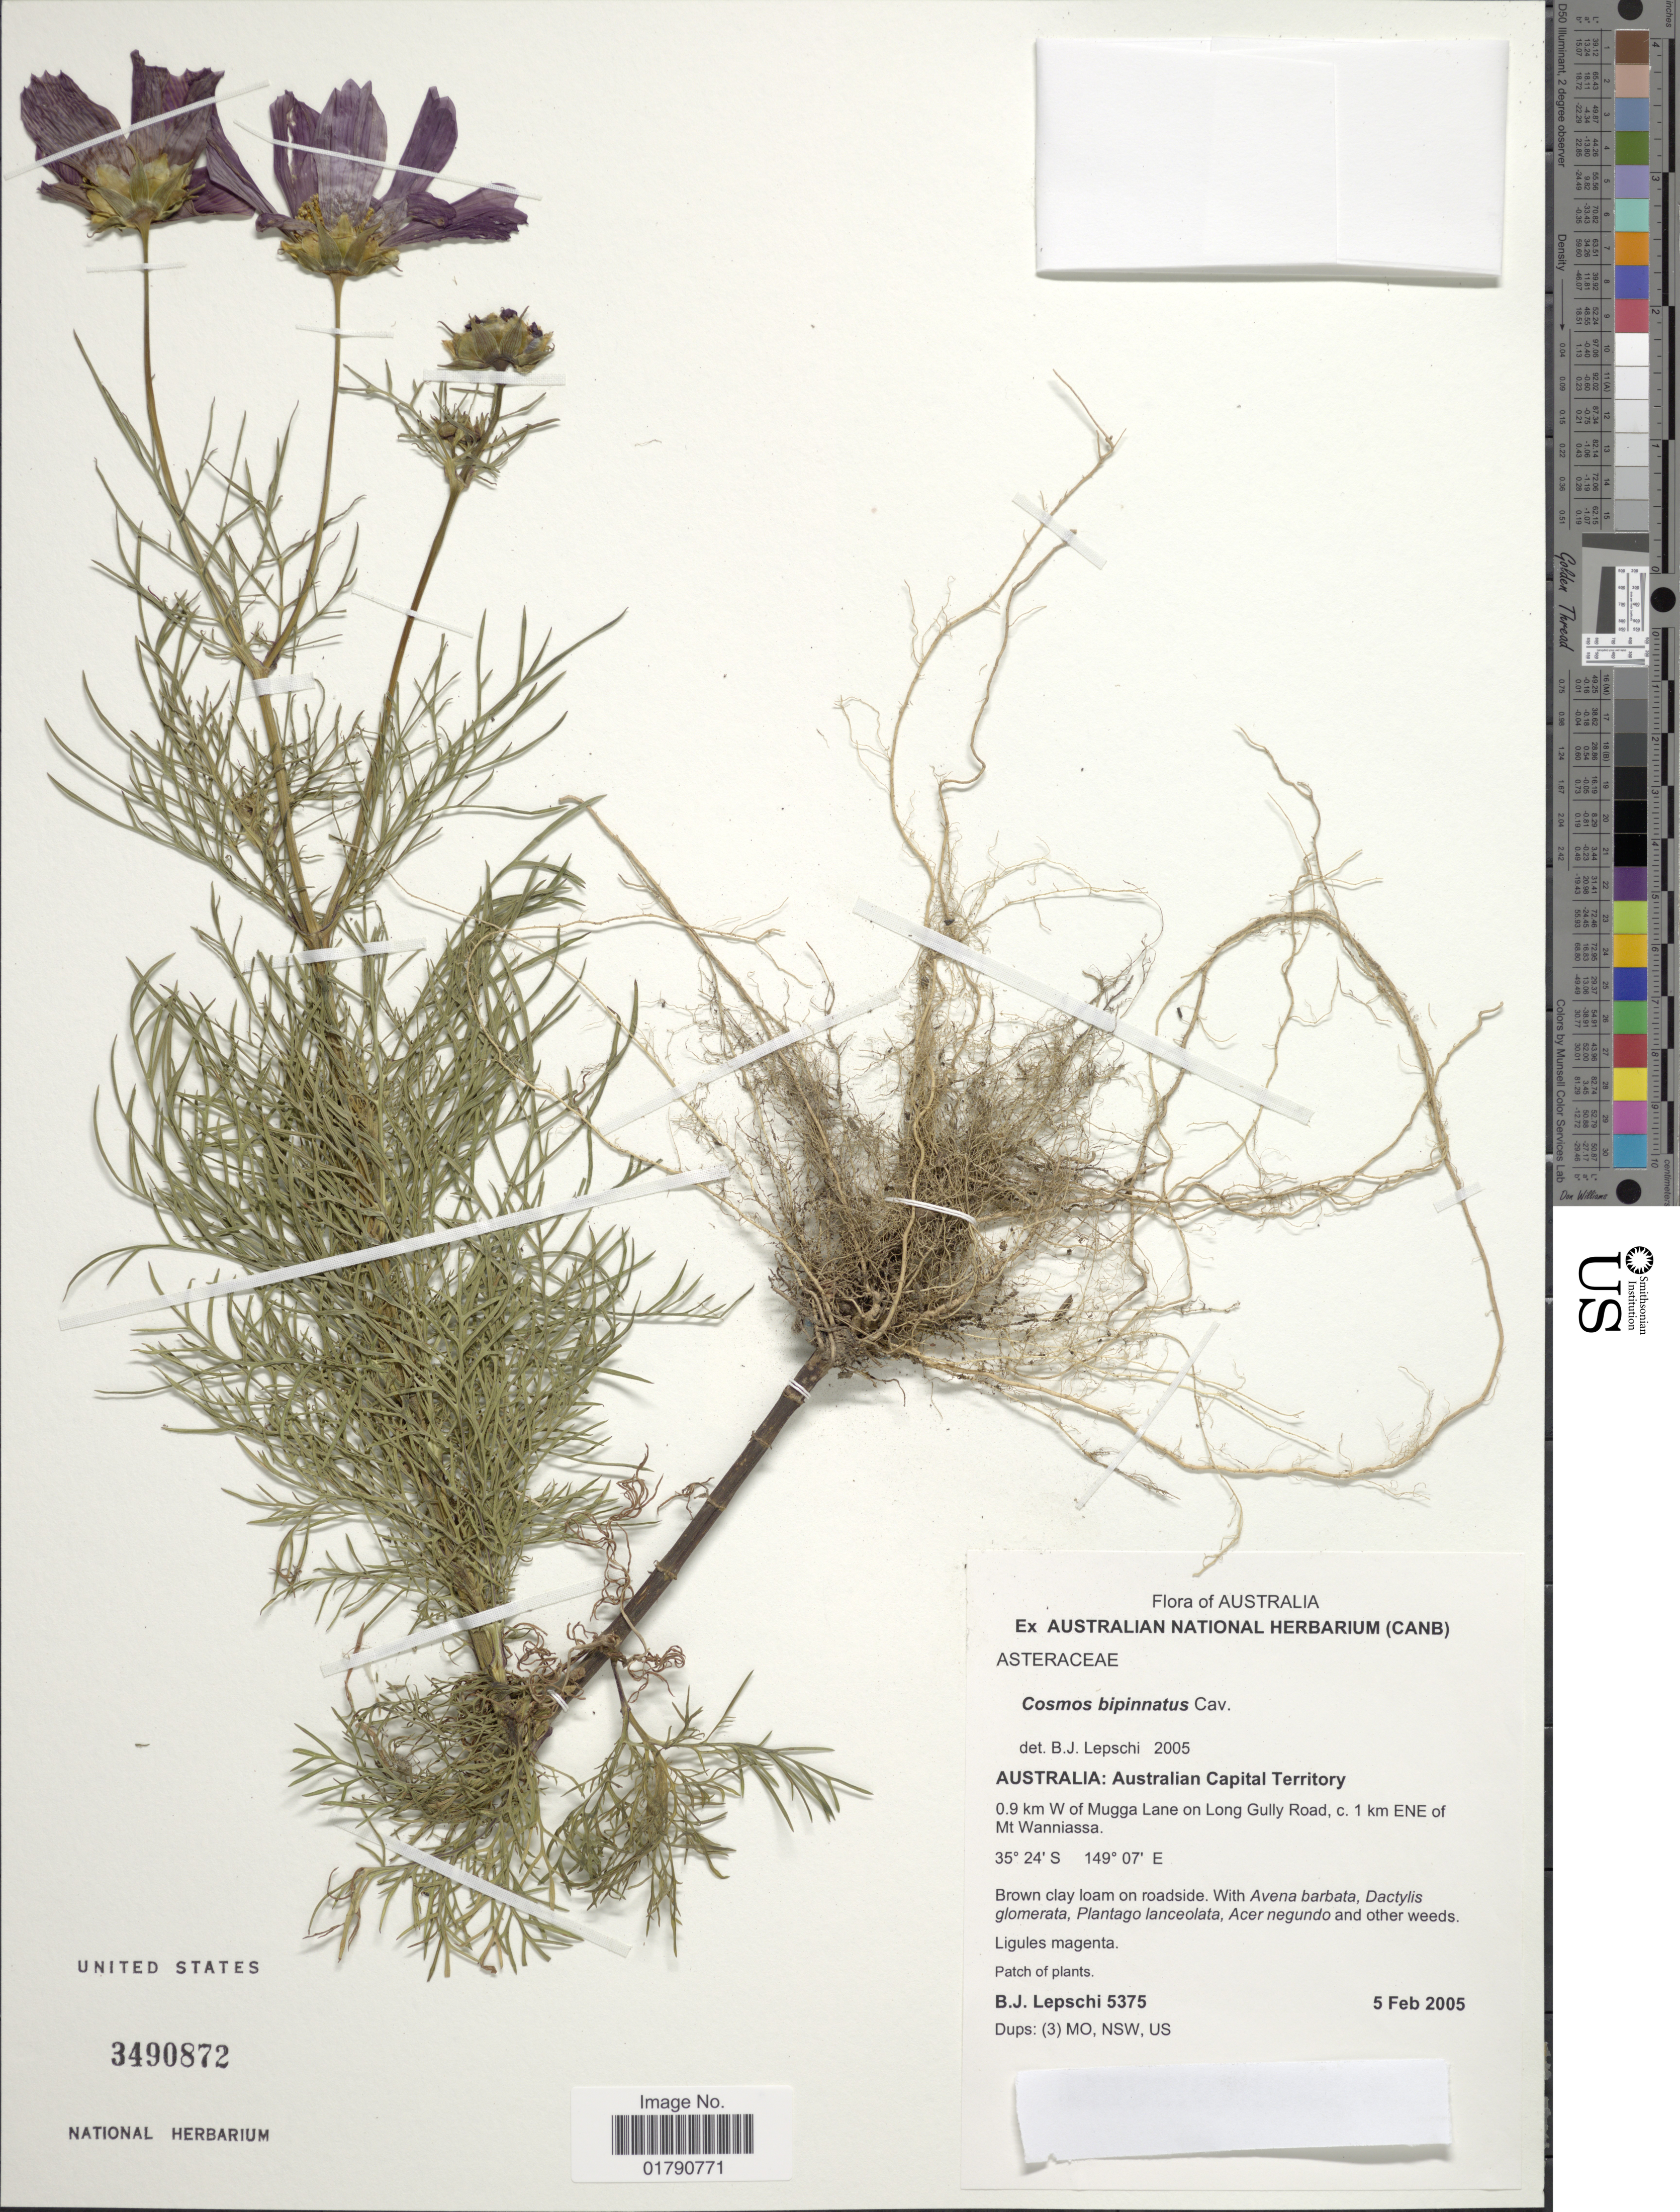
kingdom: Plantae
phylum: Tracheophyta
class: Magnoliopsida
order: Asterales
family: Asteraceae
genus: Cosmos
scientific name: Cosmos bipinnatus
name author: Cav.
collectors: B. Lepschi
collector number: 5375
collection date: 2005-02-05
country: Australia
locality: Australian Capitl Territory, 0.9 km W of Mugga Lane on Long Gully Road, c. 1 km ENE of Mt. Wanniassa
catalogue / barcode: US 3490872